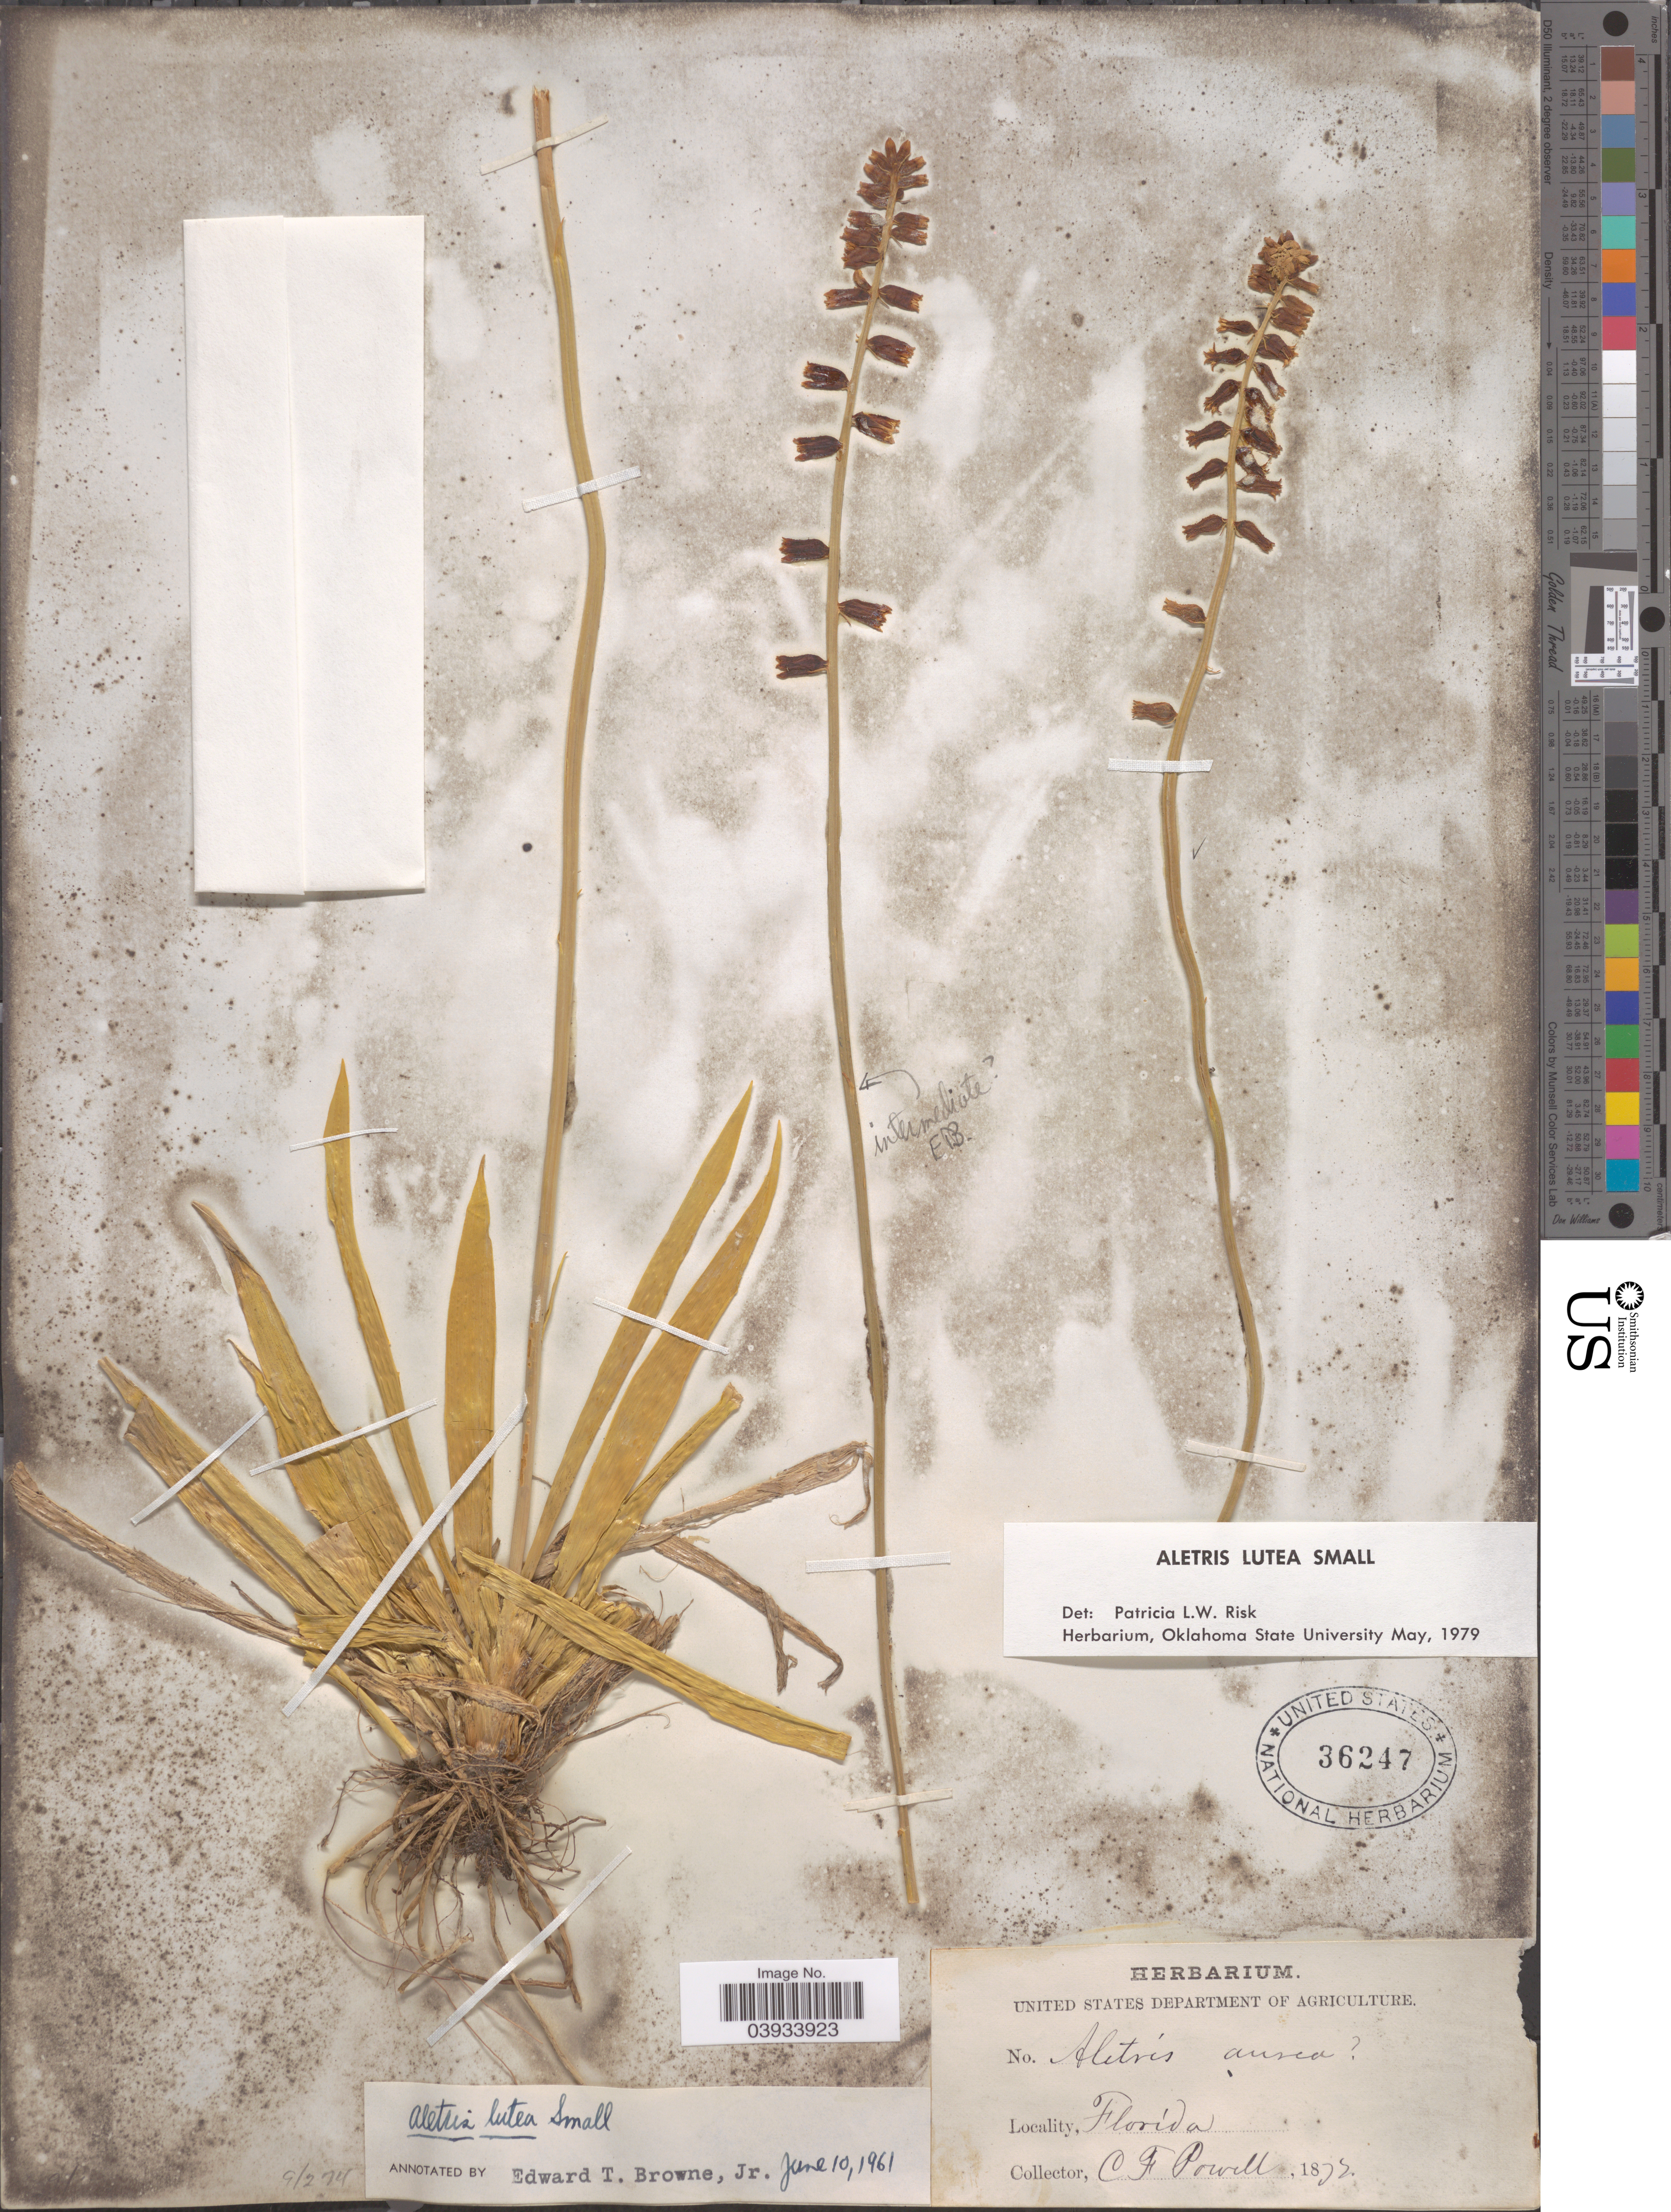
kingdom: Plantae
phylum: Tracheophyta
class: Liliopsida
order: Dioscoreales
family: Nartheciaceae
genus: Aletris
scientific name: Aletris lutea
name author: Small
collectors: C. F. Powell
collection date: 1872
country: United States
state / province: Florida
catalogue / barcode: US 36247